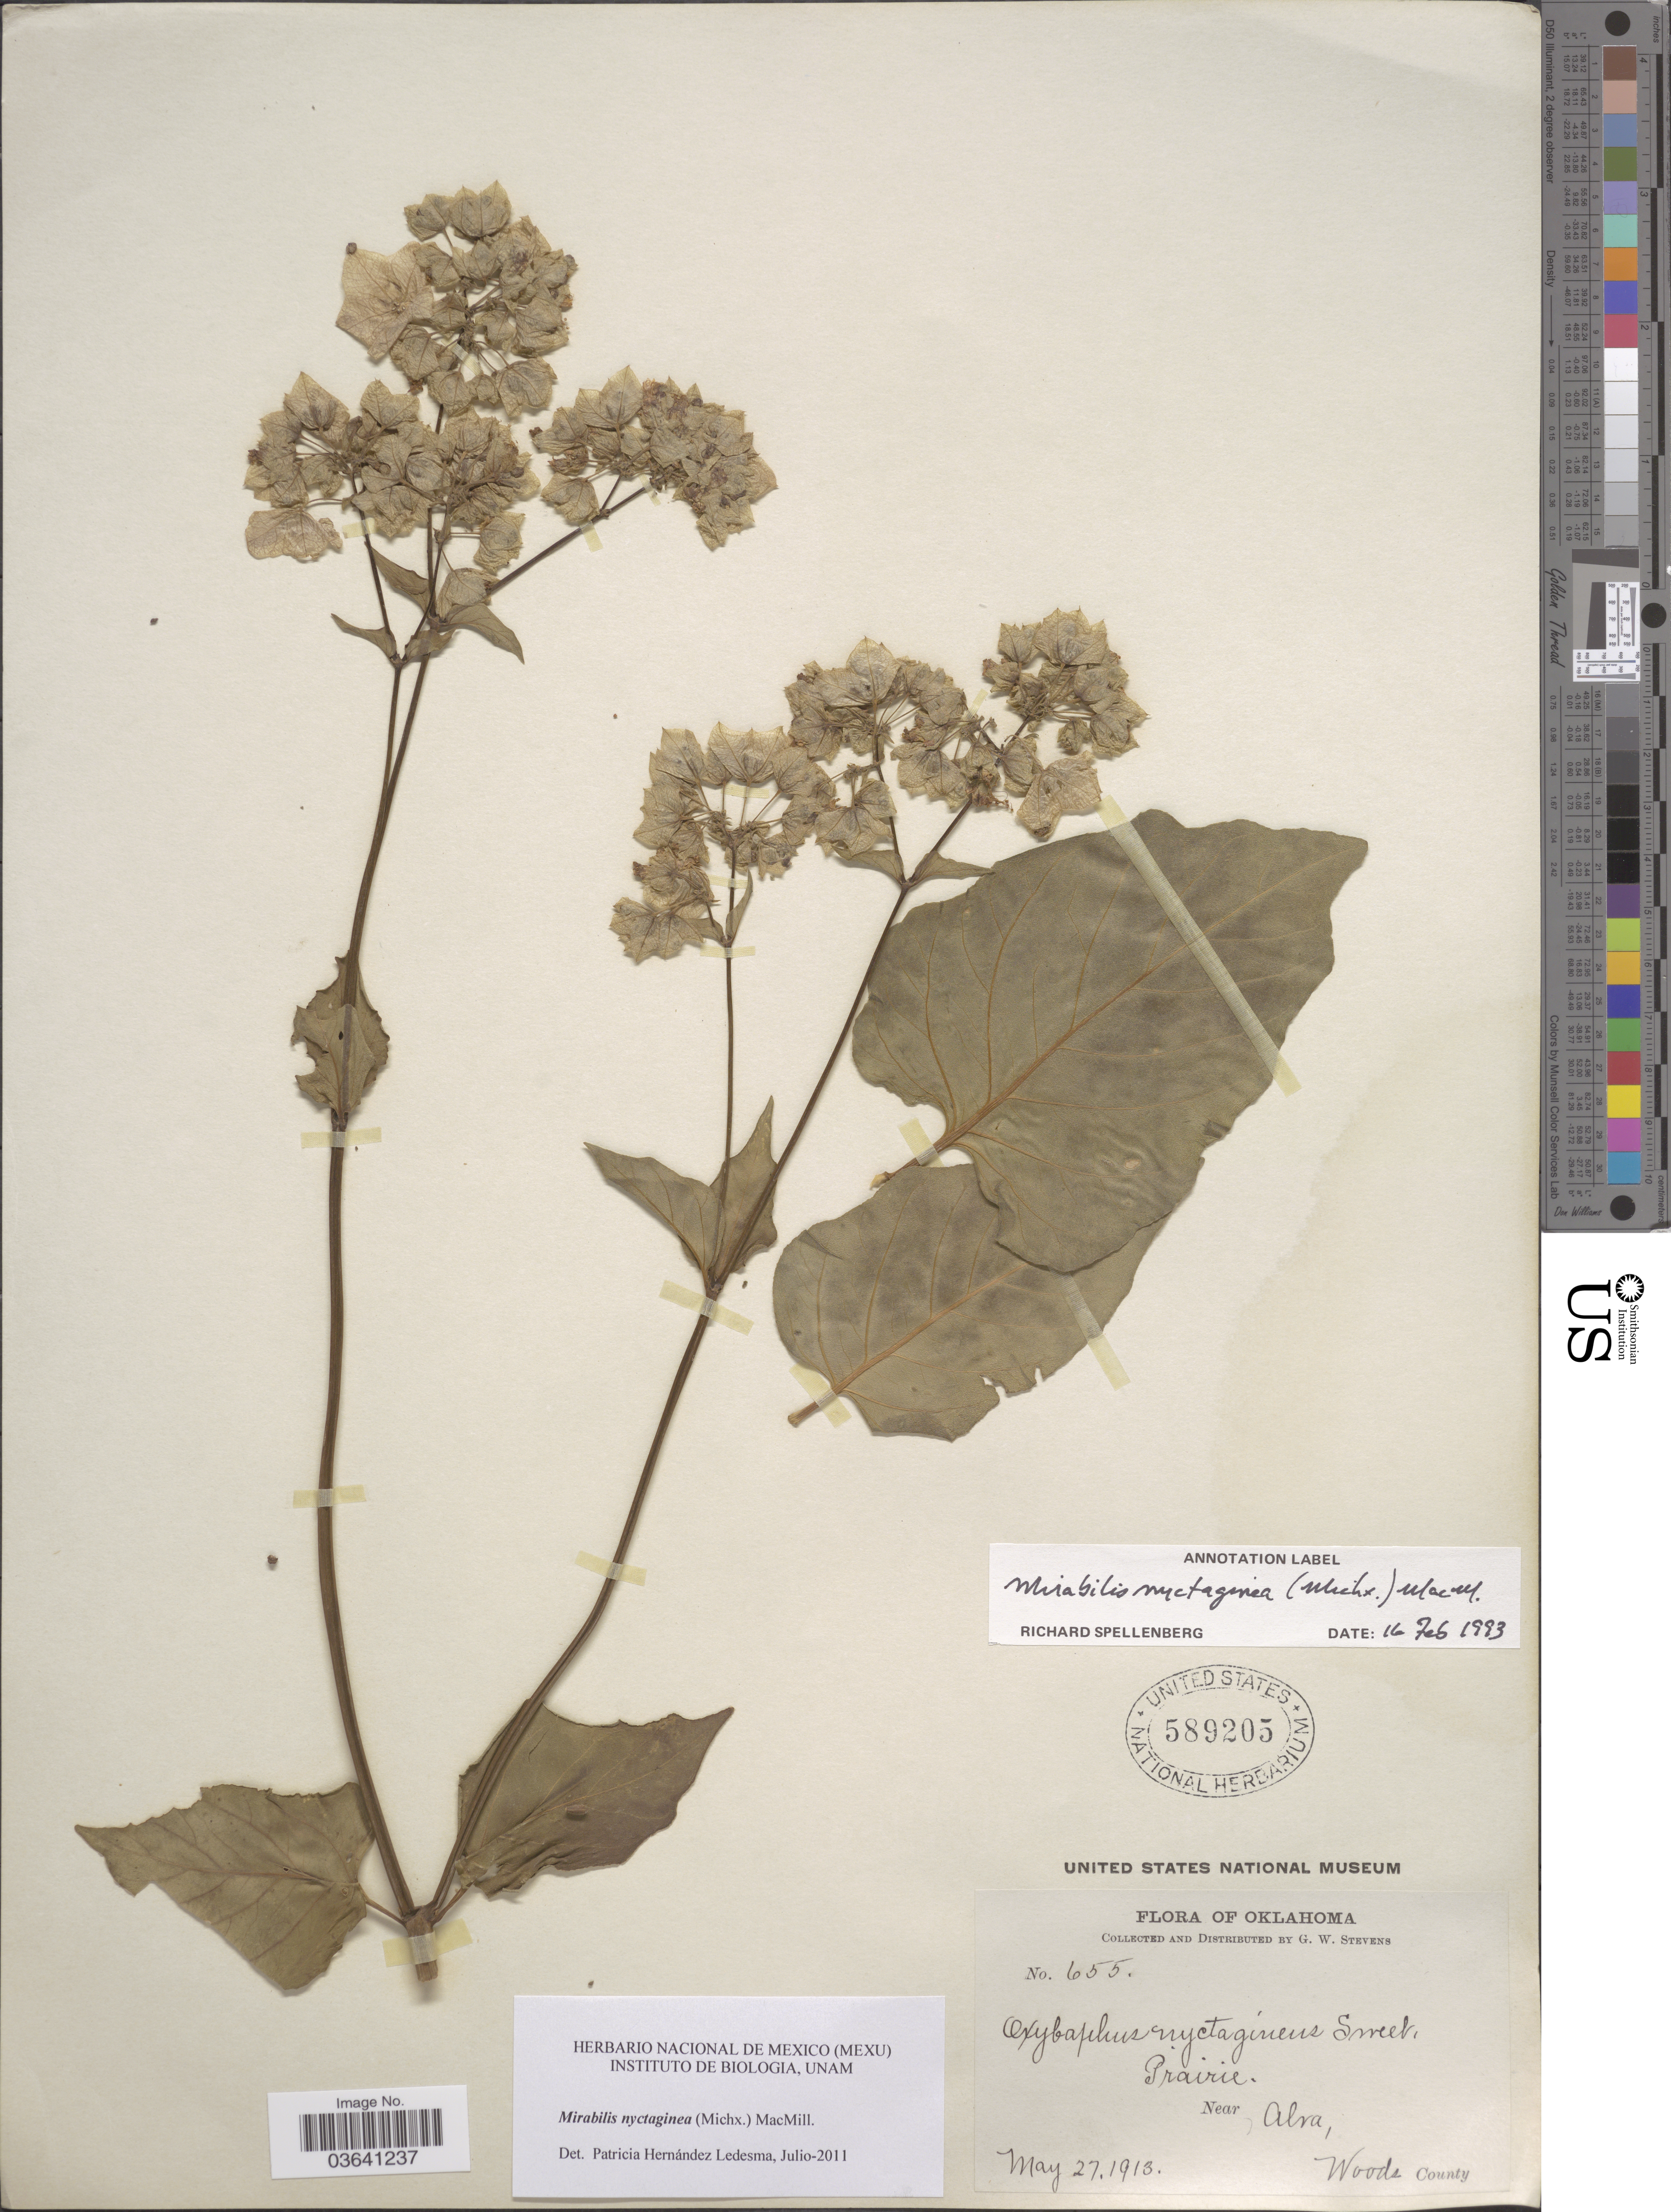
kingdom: Plantae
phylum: Tracheophyta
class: Magnoliopsida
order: Caryophyllales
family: Nyctaginaceae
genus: Mirabilis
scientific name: Mirabilis nyctaginea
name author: (Michx.) MacMill.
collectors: G. W. Stevens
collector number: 655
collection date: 1913-05-27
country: United States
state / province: Oklahoma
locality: Prairie. Near Alva, Woods County.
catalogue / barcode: US 589205